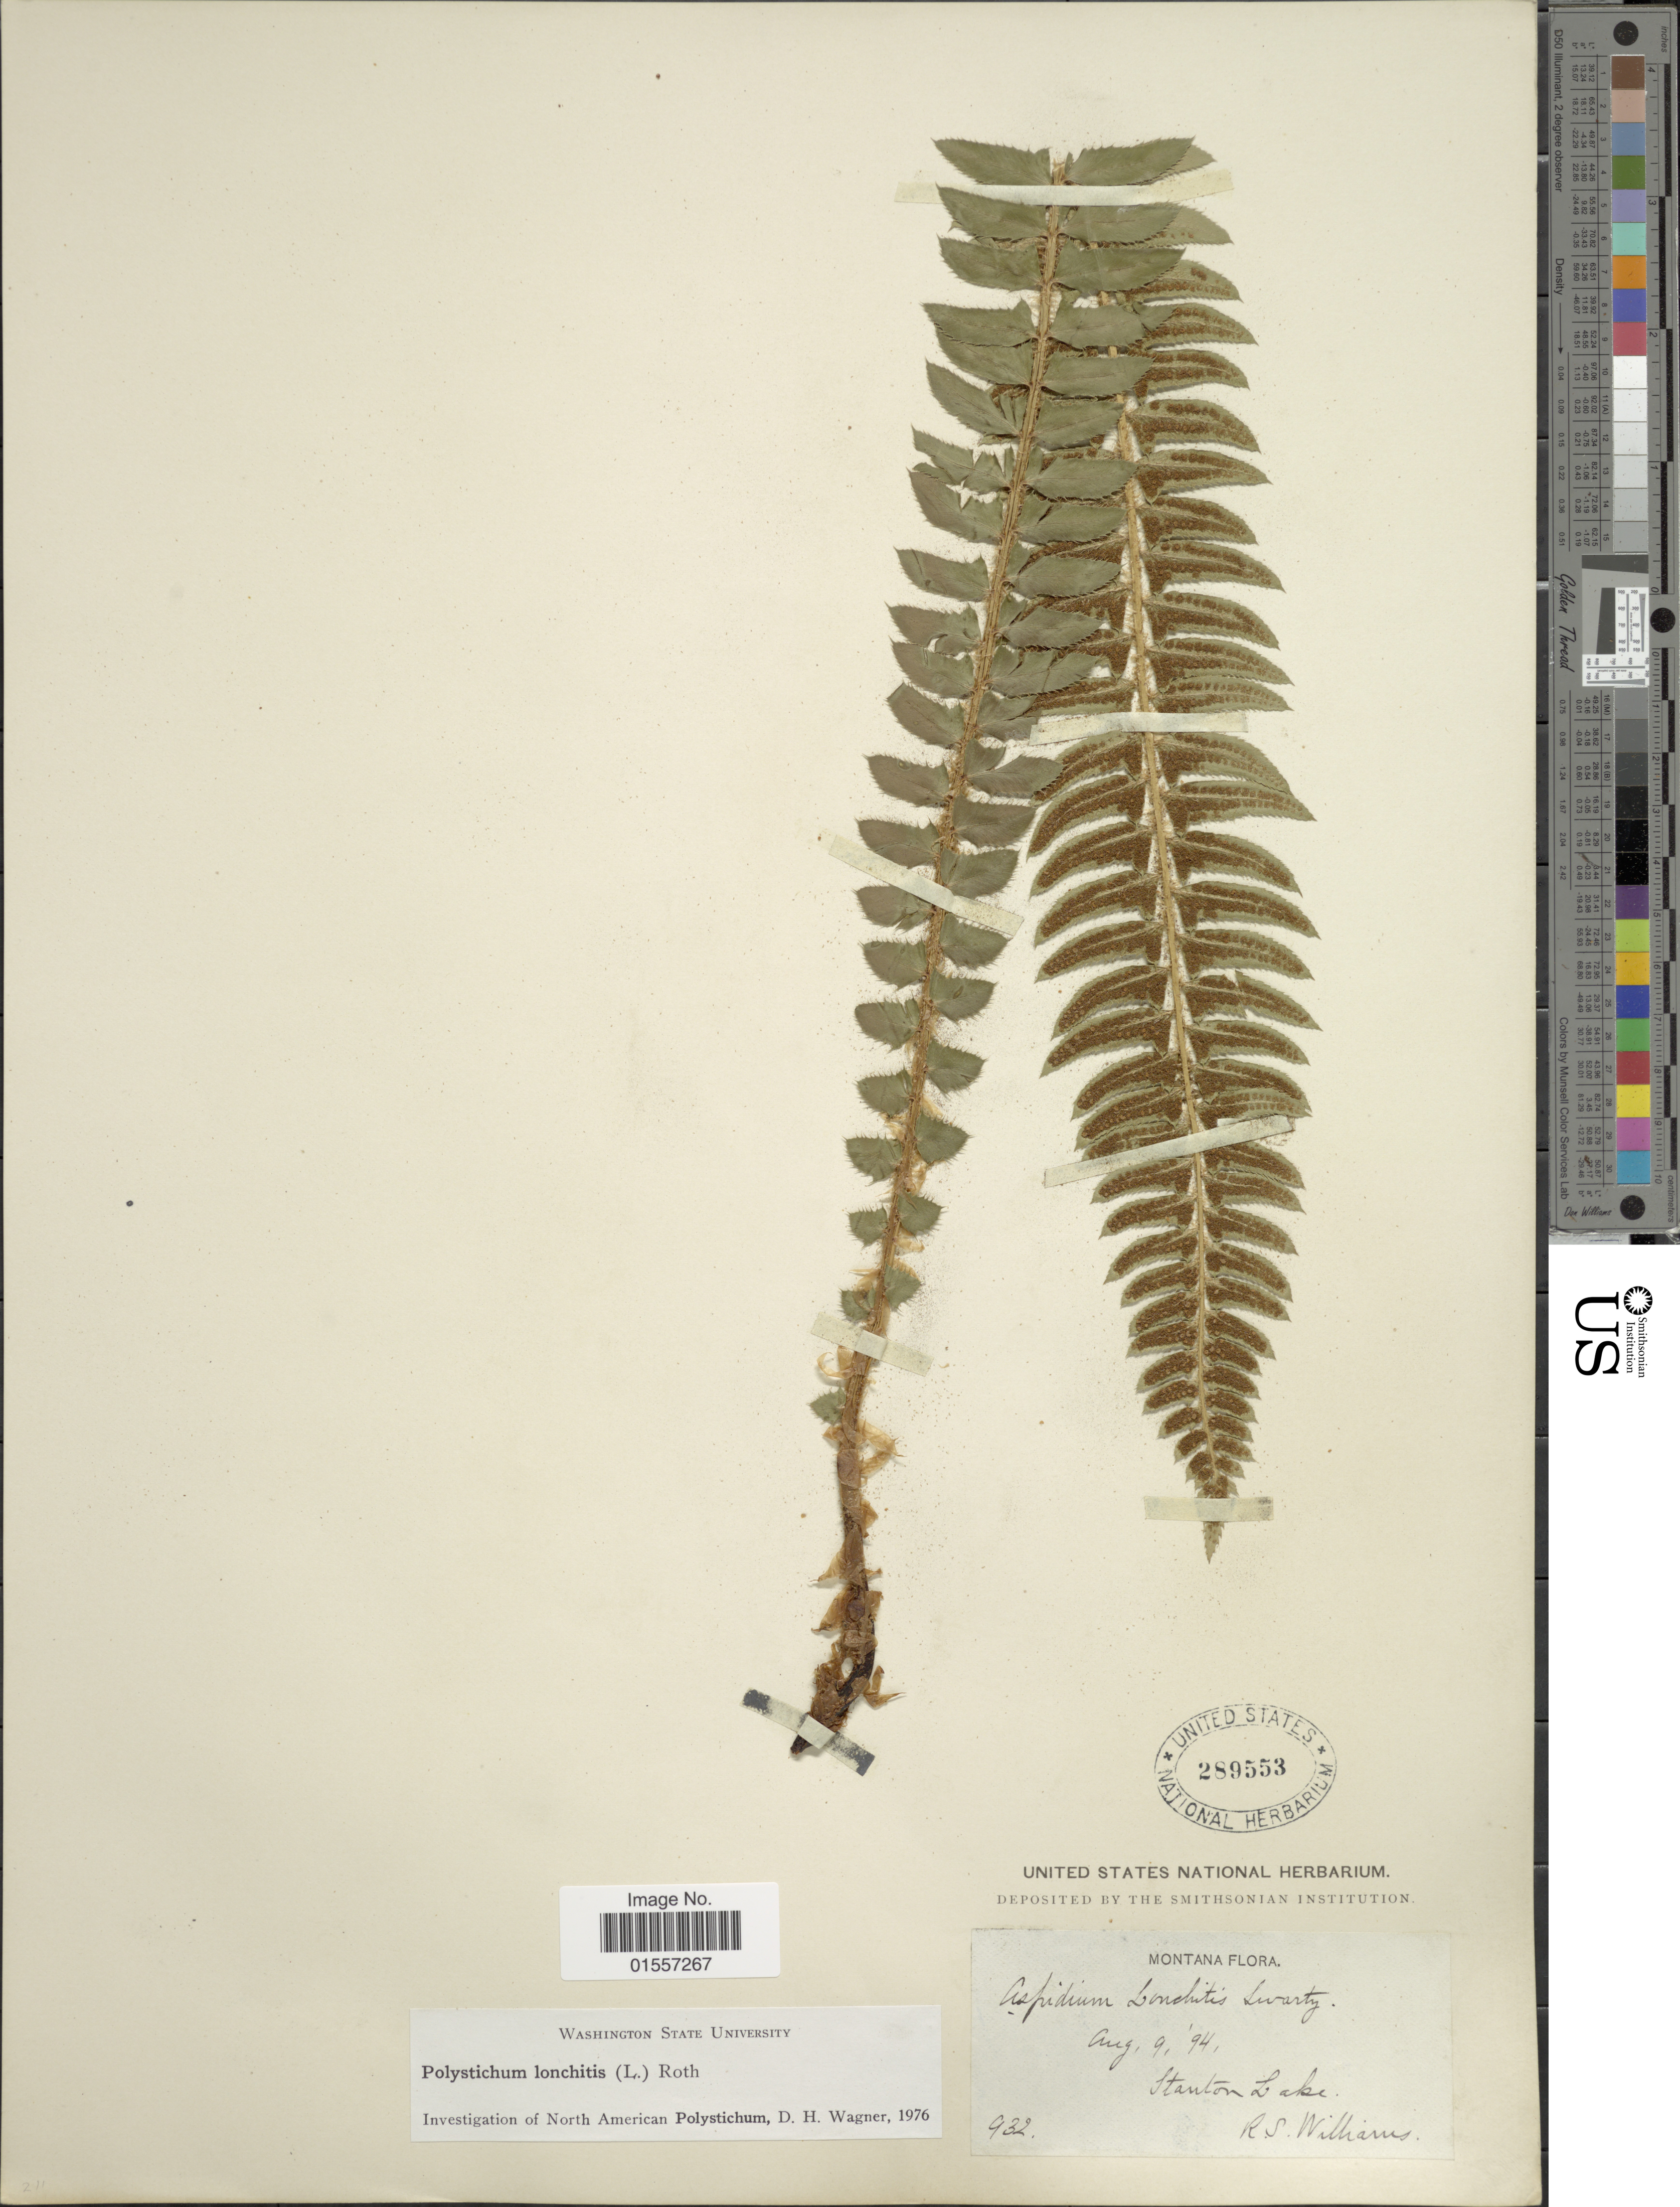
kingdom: Plantae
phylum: Tracheophyta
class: Polypodiopsida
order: Polypodiales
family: Dryopteridaceae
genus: Polystichum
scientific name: Polystichum lonchitis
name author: (Roth) L.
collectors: R. S. Williams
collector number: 932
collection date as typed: Transcribed d/m/y: 9/8/94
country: United States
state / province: Montana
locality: Stanton Lake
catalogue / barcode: US 289553